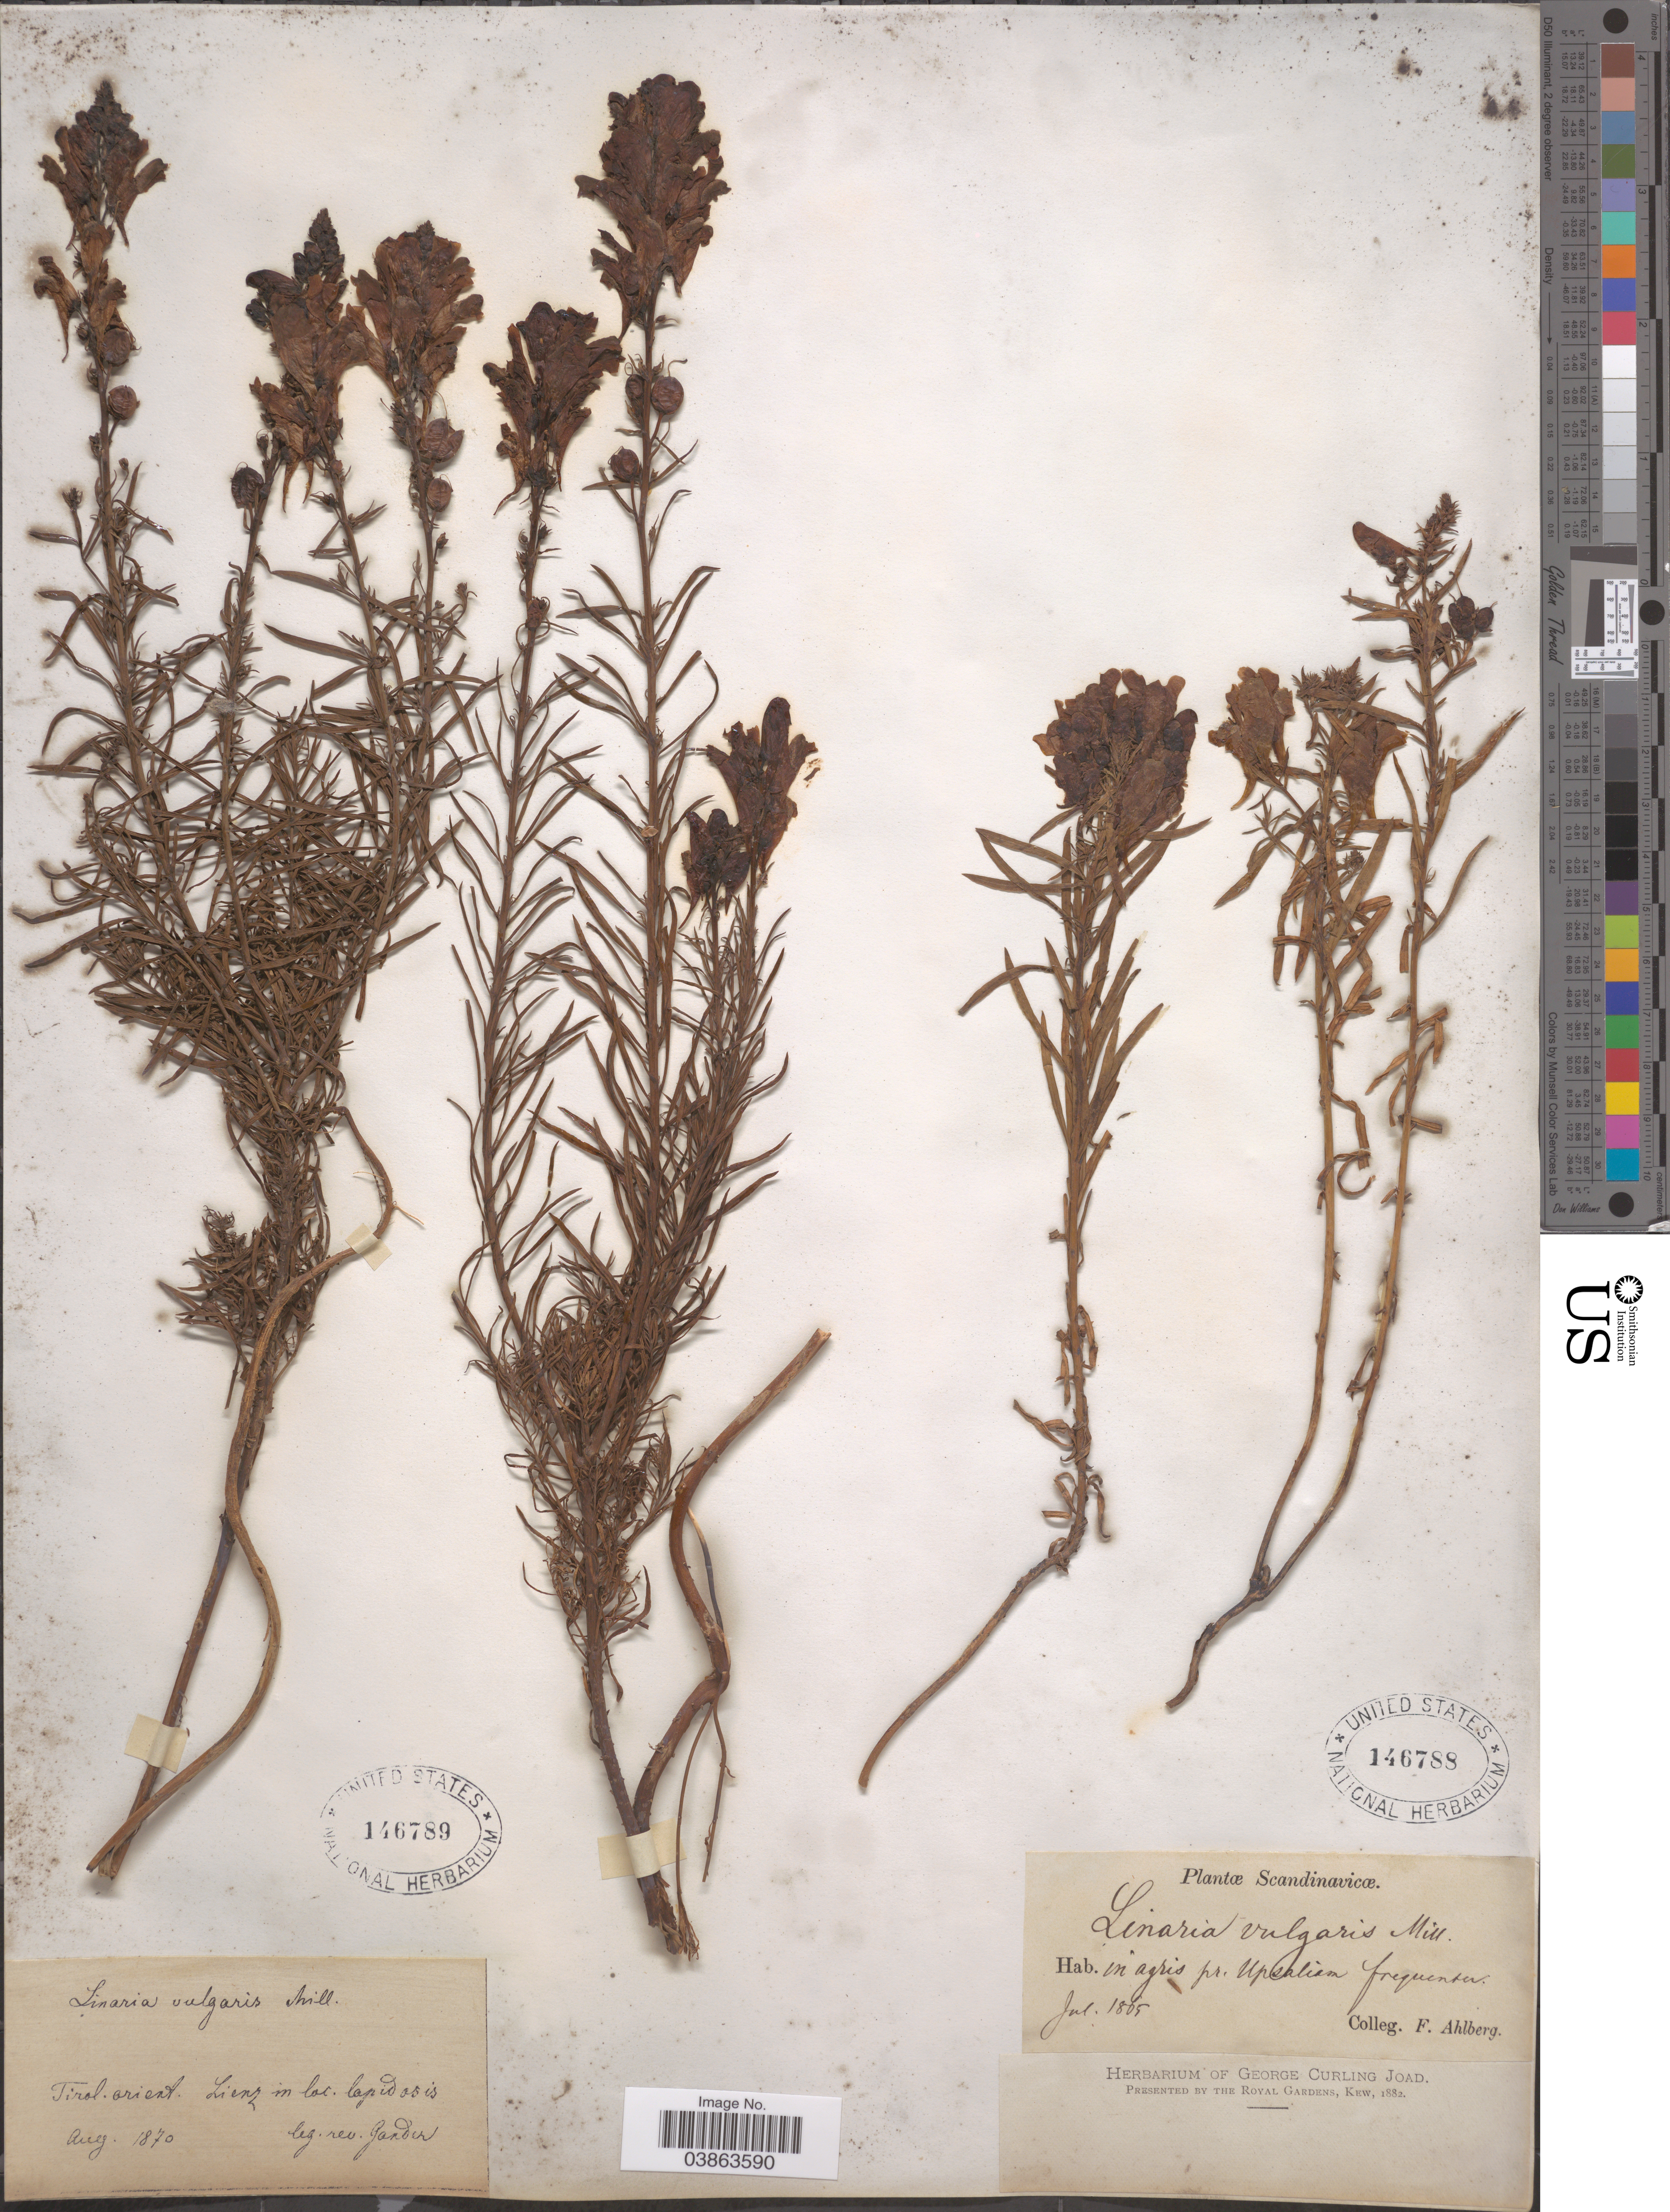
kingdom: Plantae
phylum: Tracheophyta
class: Magnoliopsida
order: Lamiales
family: Plantaginaceae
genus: Linaria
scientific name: Linaria vulgaris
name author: Mill.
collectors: F. Ahlberg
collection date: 1865-07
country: Sweden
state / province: Uppsala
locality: Scandinavicæ. In agris pr. Upsaliam frequenter.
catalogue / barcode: US 146788-2